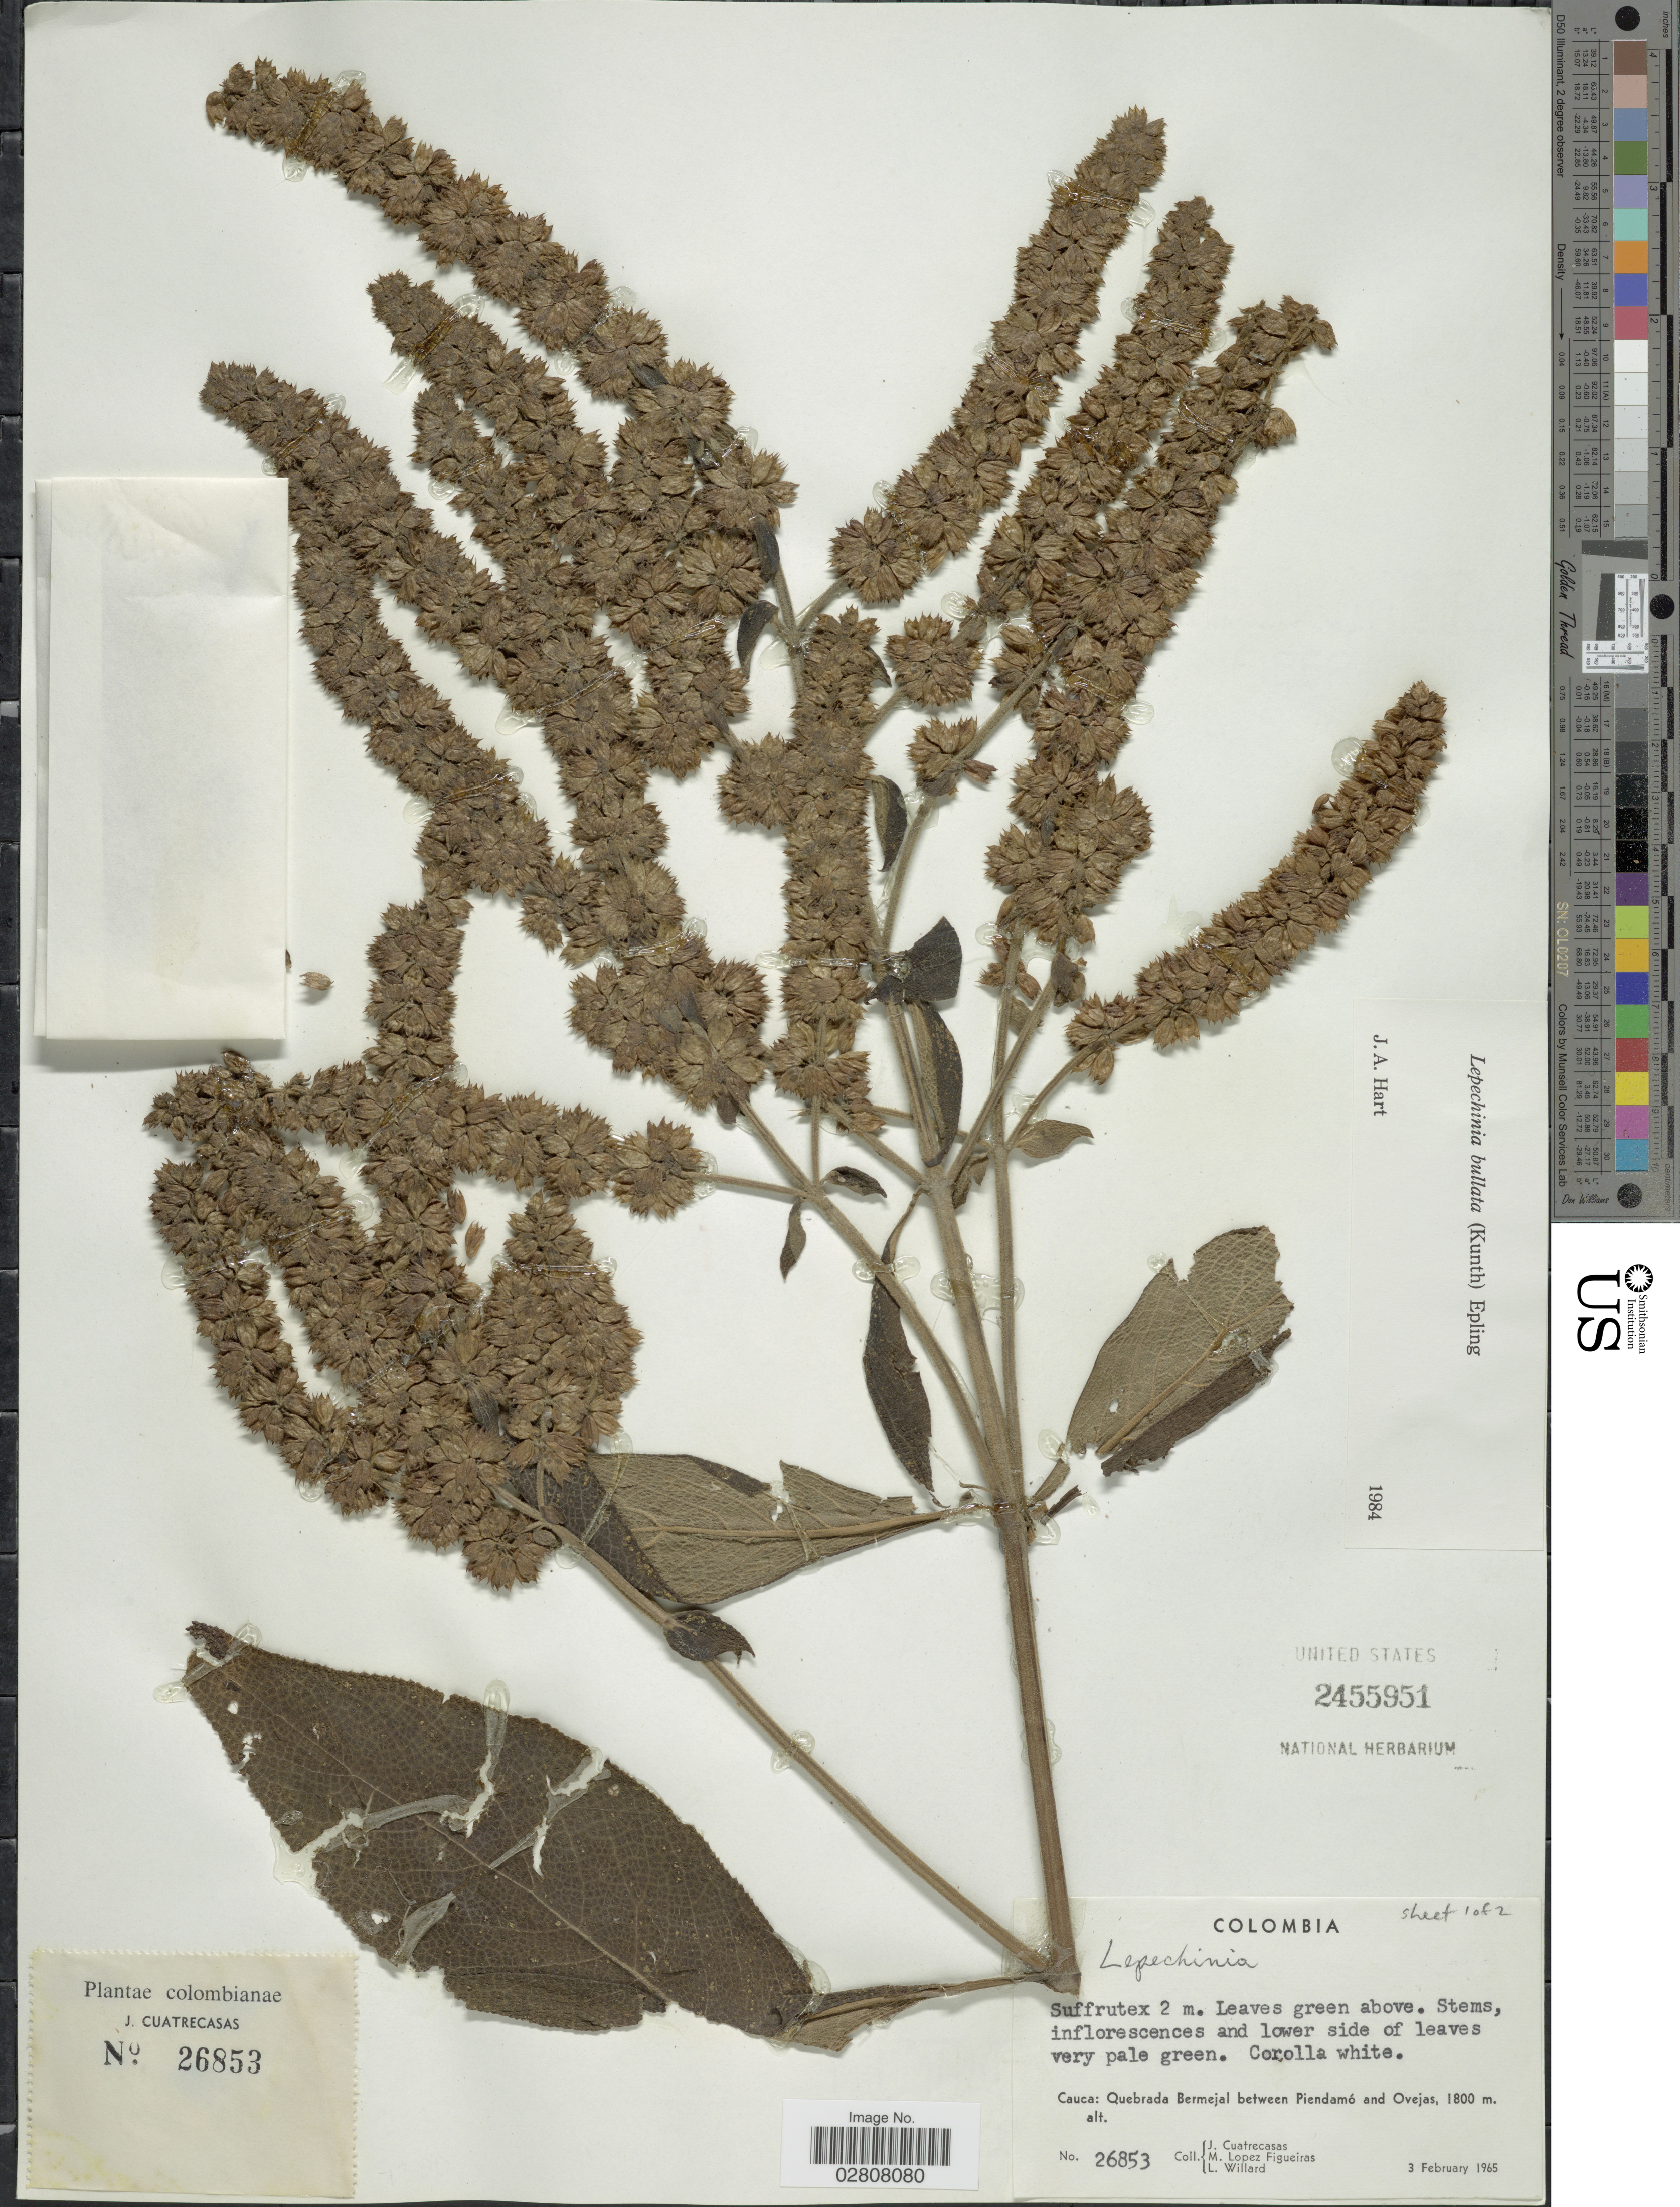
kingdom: Plantae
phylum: Tracheophyta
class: Magnoliopsida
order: Lamiales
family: Lamiaceae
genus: Lepechinia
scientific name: Lepechinia bullata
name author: (Kunth) Epling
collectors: J. Cuatrecasas, M. López Figueiras & L. Willard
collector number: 26853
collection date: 1965-02-03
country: Colombia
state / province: Cauca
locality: Quebrada Bermejal between Piendamó and Ovejas.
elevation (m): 1800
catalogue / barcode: US 2455951